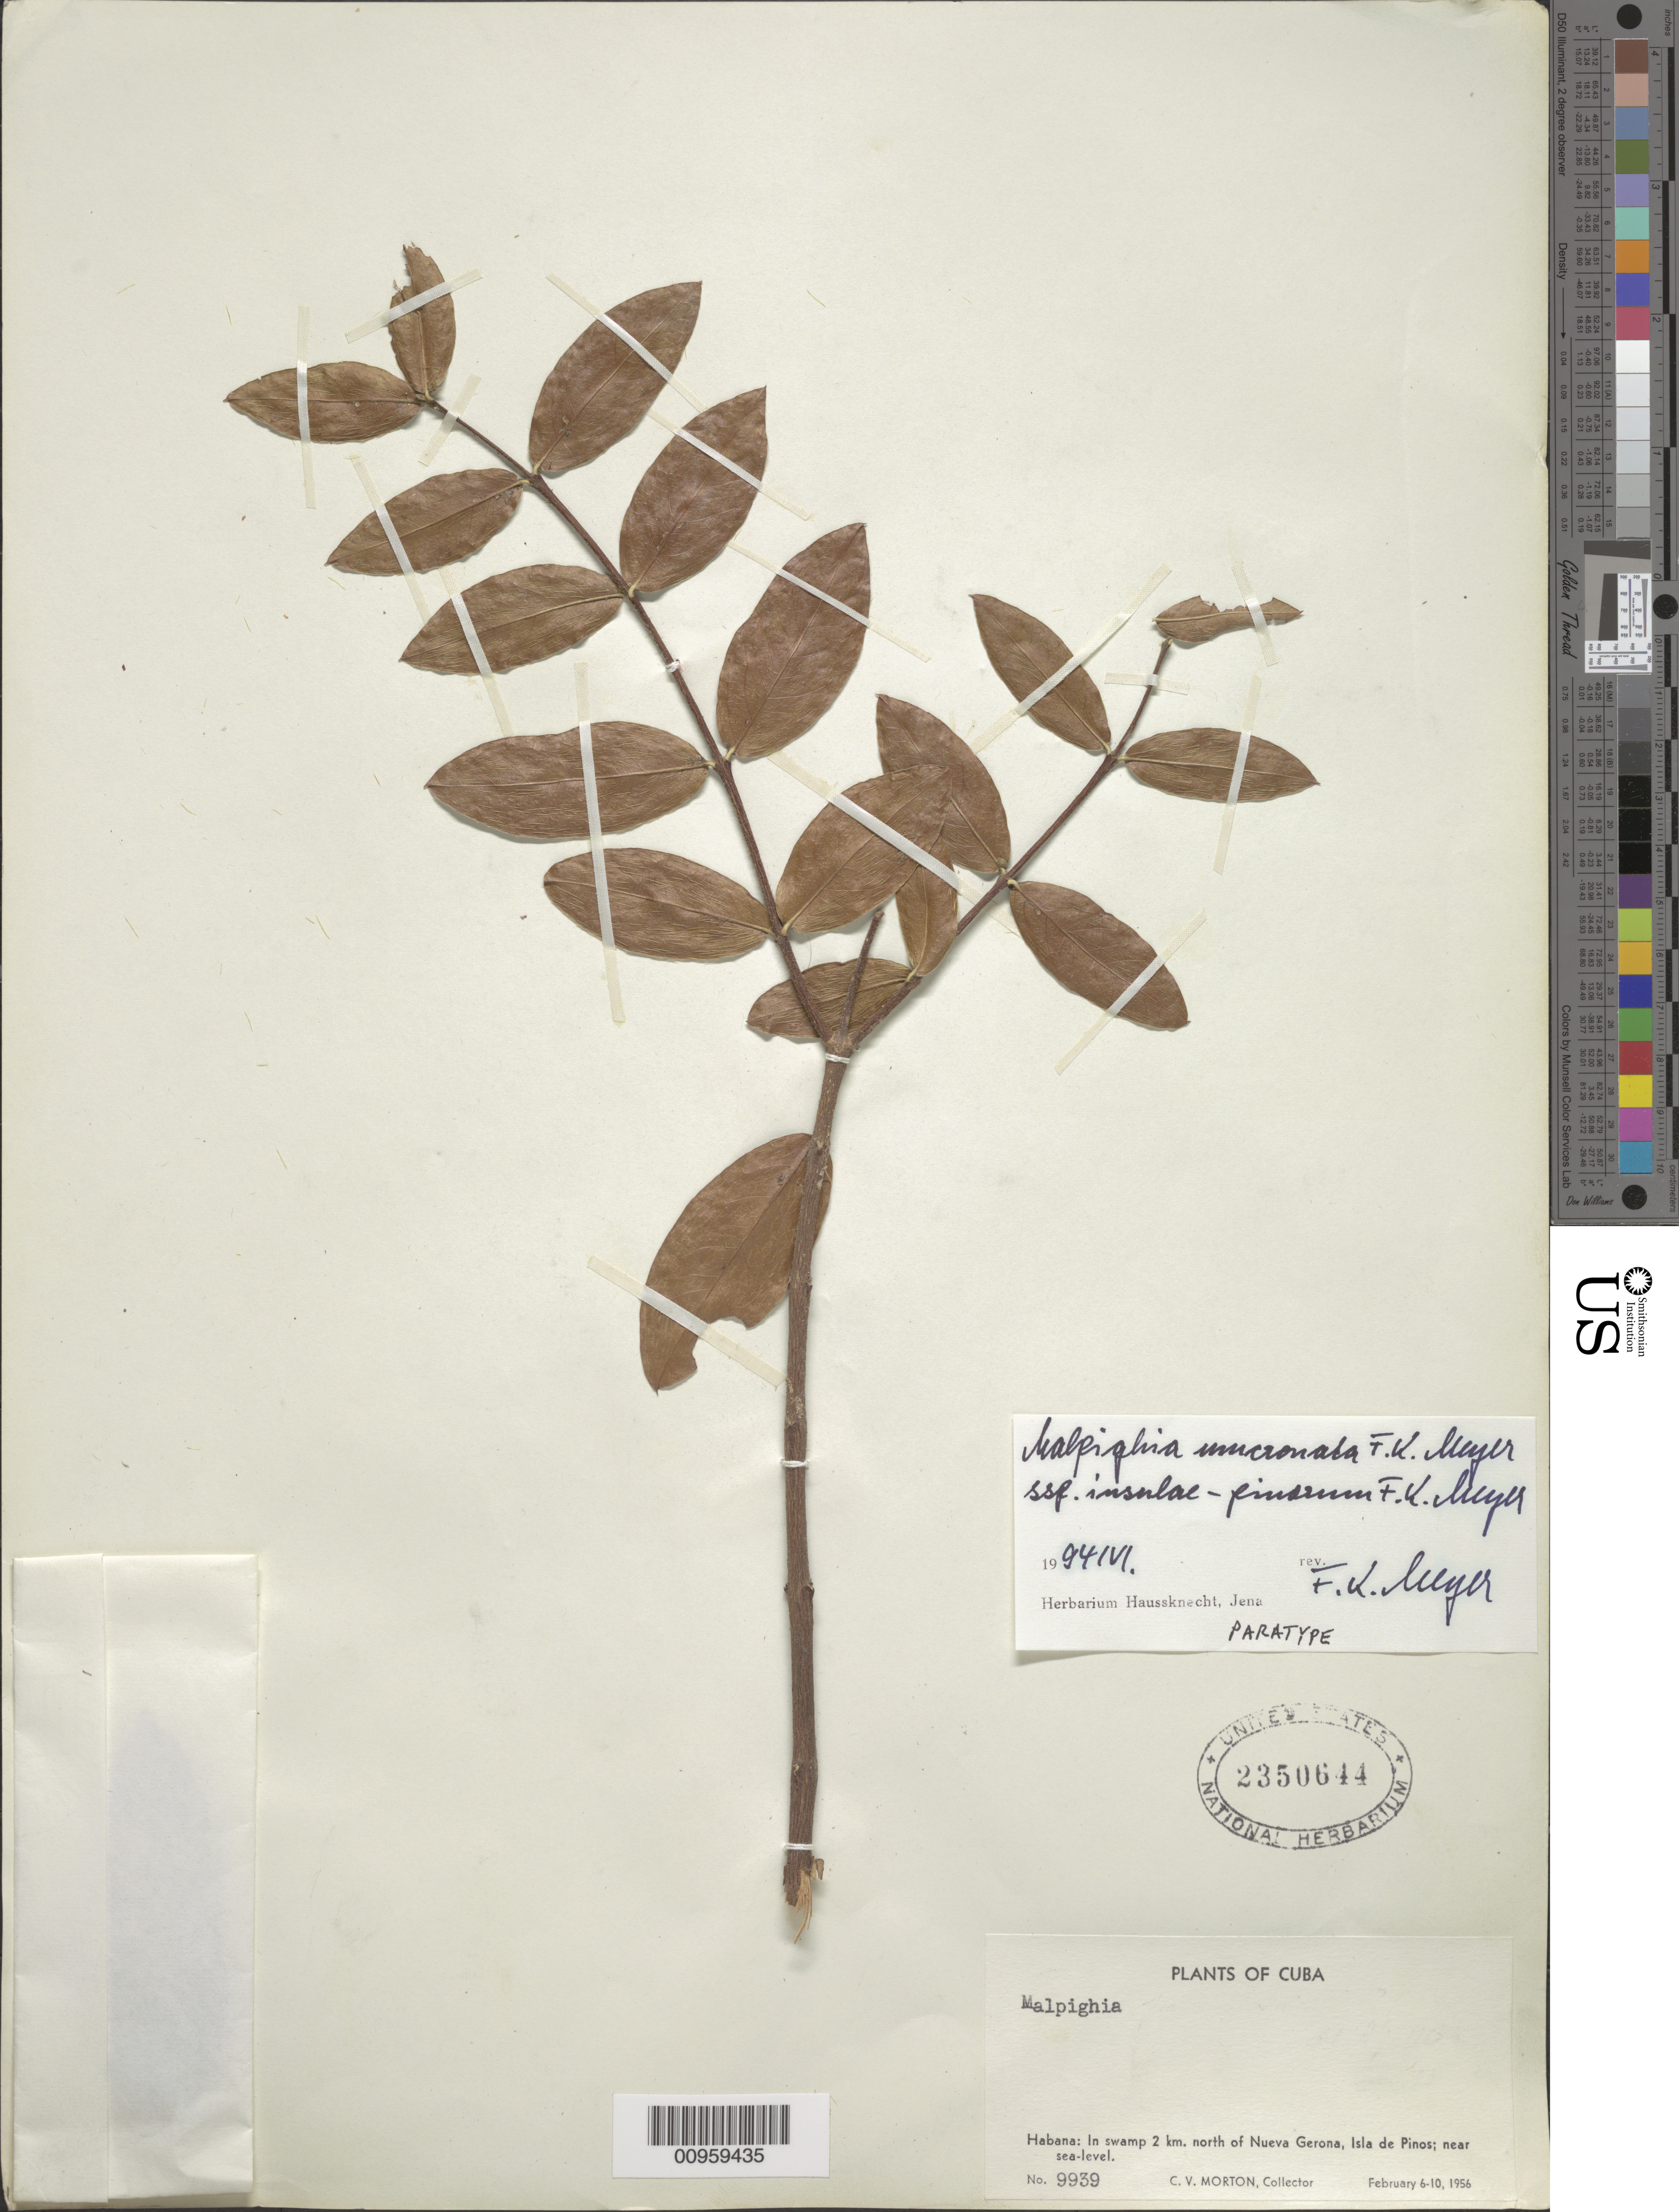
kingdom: Plantae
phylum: Tracheophyta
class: Magnoliopsida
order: Malpighiales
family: Malpighiaceae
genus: Malpighia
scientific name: Malpighia mucronata subsp. insulae-pinorum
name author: F.K. Mey.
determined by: Meyer, F. K.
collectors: C. V. Morton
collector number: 9939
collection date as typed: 06 Feb 1956 to 10 Feb 1956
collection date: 1956-02-06/1956-02-10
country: Cuba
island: Isla de la Juventud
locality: Isle of Pines 2 km N of Nueva Gerona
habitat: In swamp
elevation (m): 0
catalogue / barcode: US 2350644